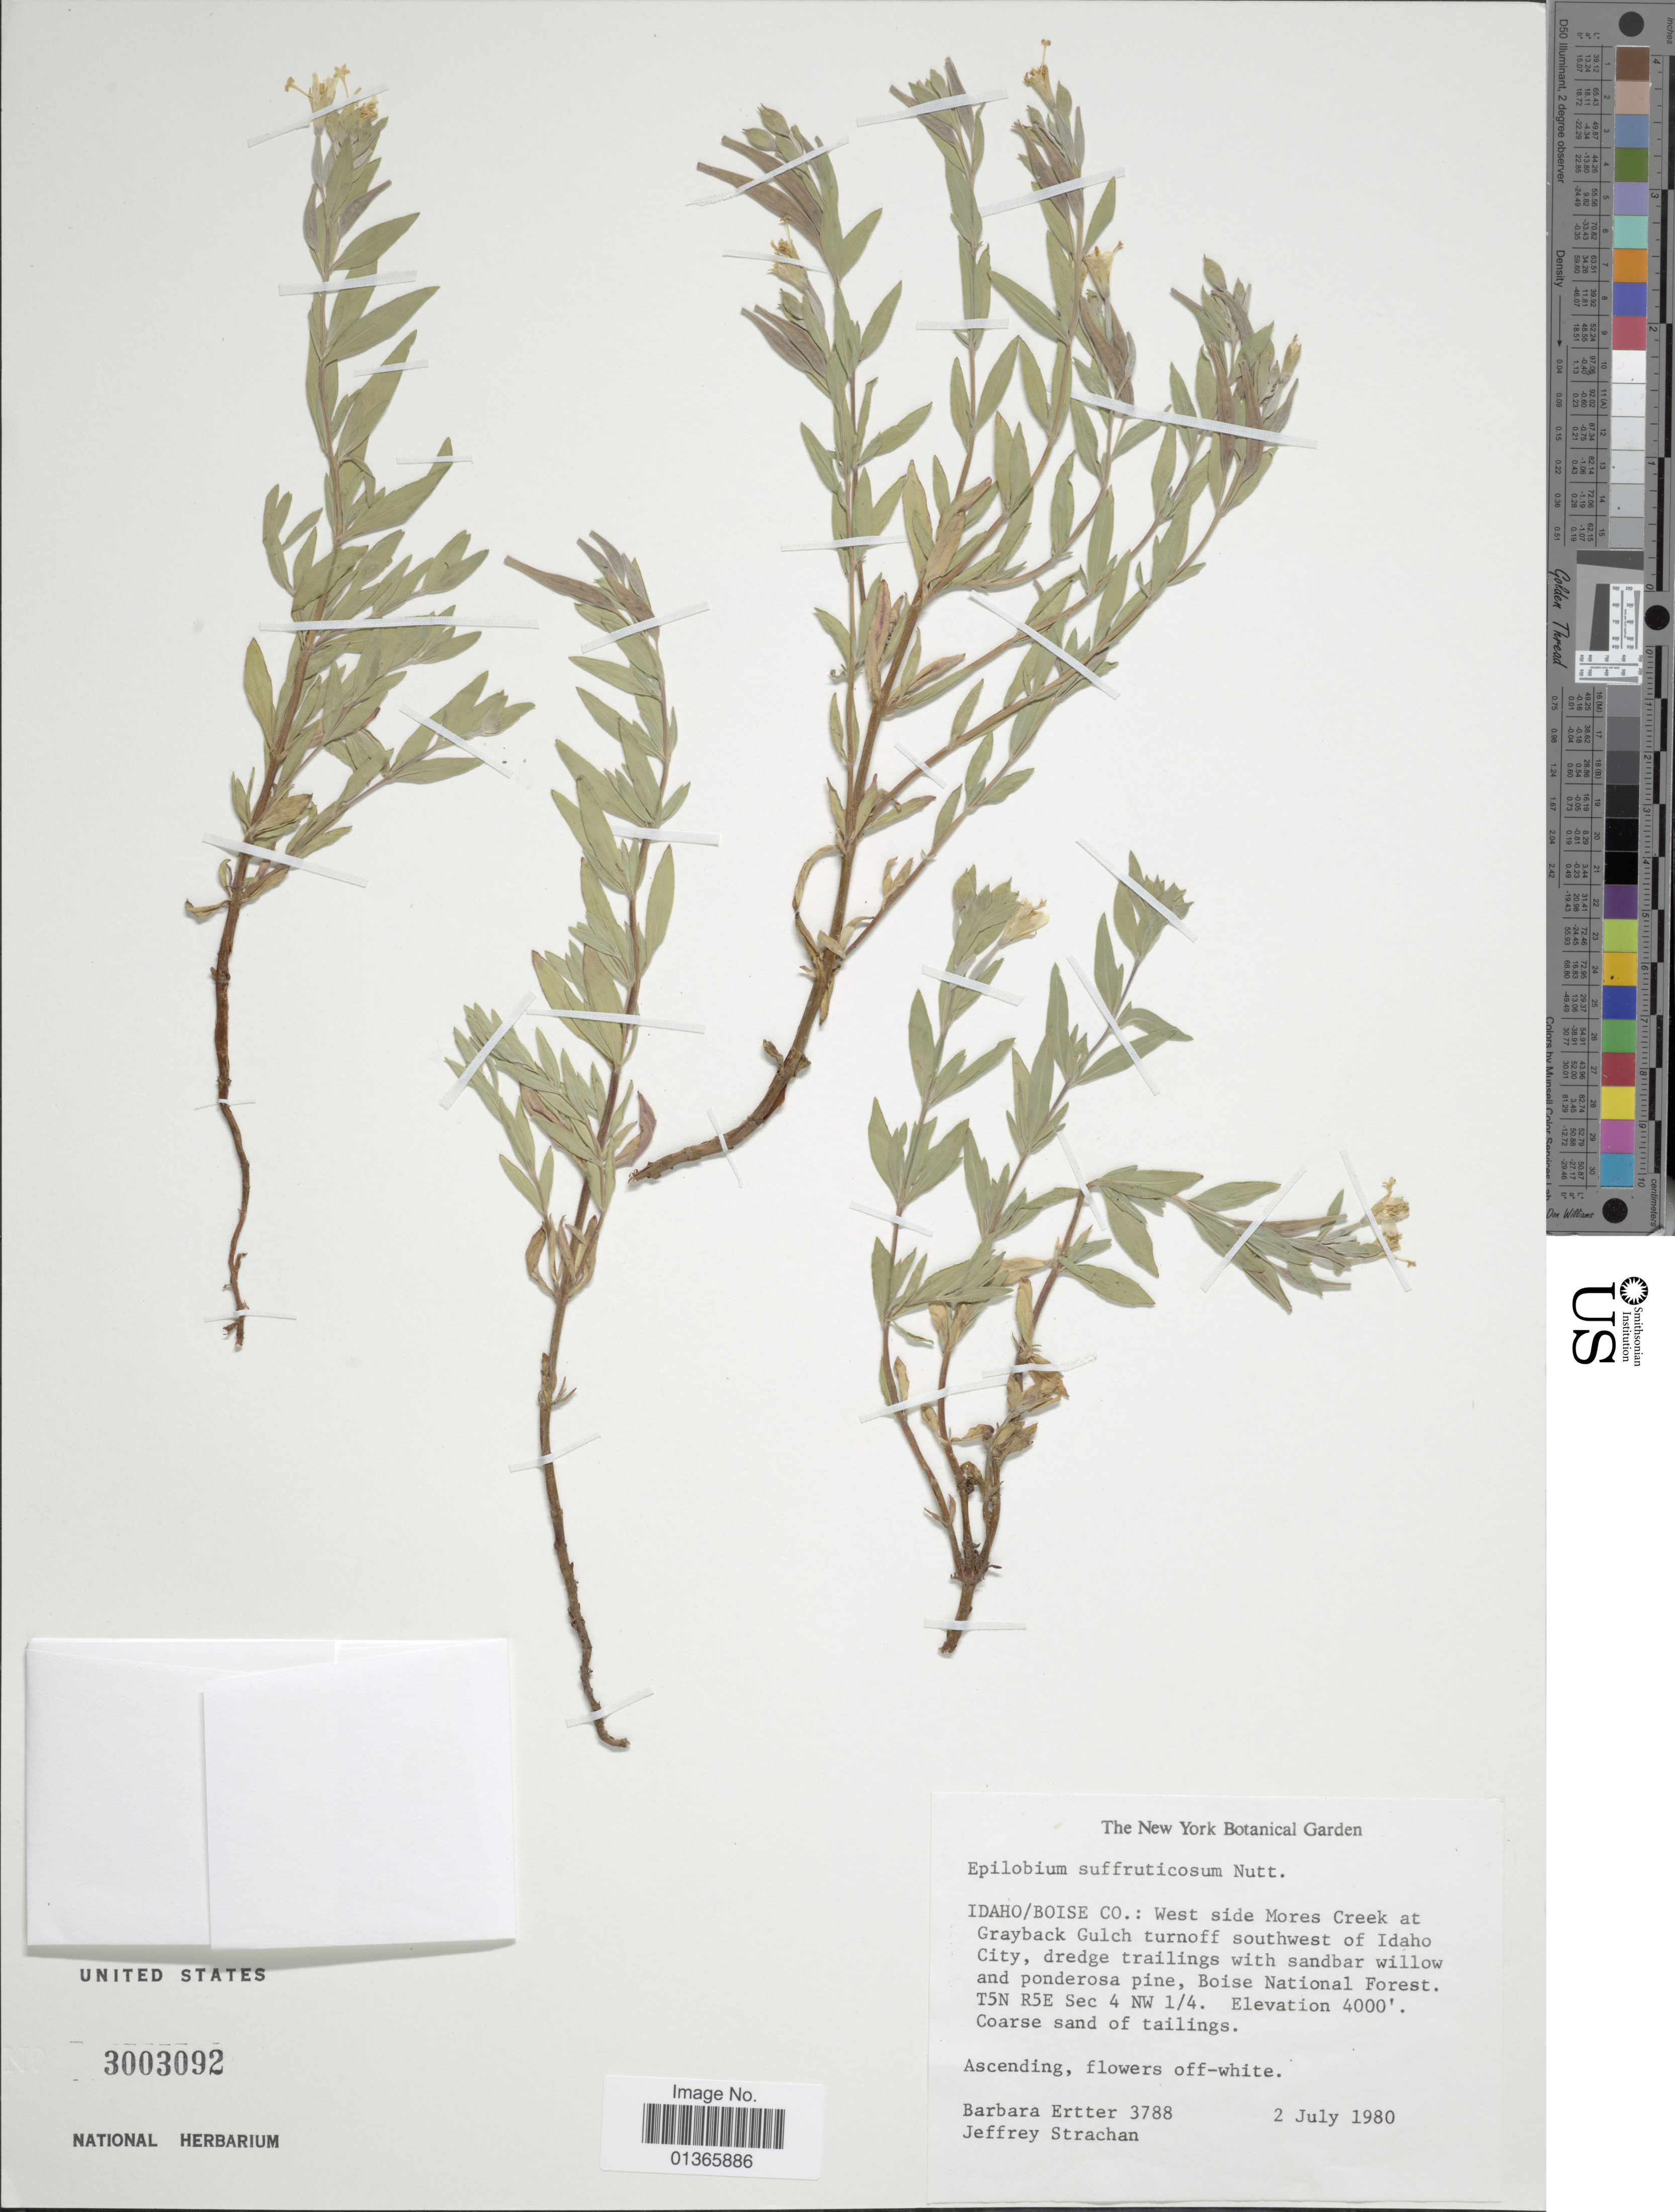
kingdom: Plantae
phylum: Tracheophyta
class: Magnoliopsida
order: Myrtales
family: Onagraceae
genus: Epilobium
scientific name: Epilobium suffruticosum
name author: Nutt. ex Torr. & A. Gray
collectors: B. Ertter & J. Strachan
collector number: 3788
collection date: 1980-07-02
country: United States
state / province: Idaho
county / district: Boise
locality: West side Mores Creek at Grayback Gulch turnoff southwest of Idaho City, dredge trailings with sandbar williw and ponderosa pine, Boise National Forest. T5N R5E Sec 4 NW 1/4.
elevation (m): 1219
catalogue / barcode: US 3003092